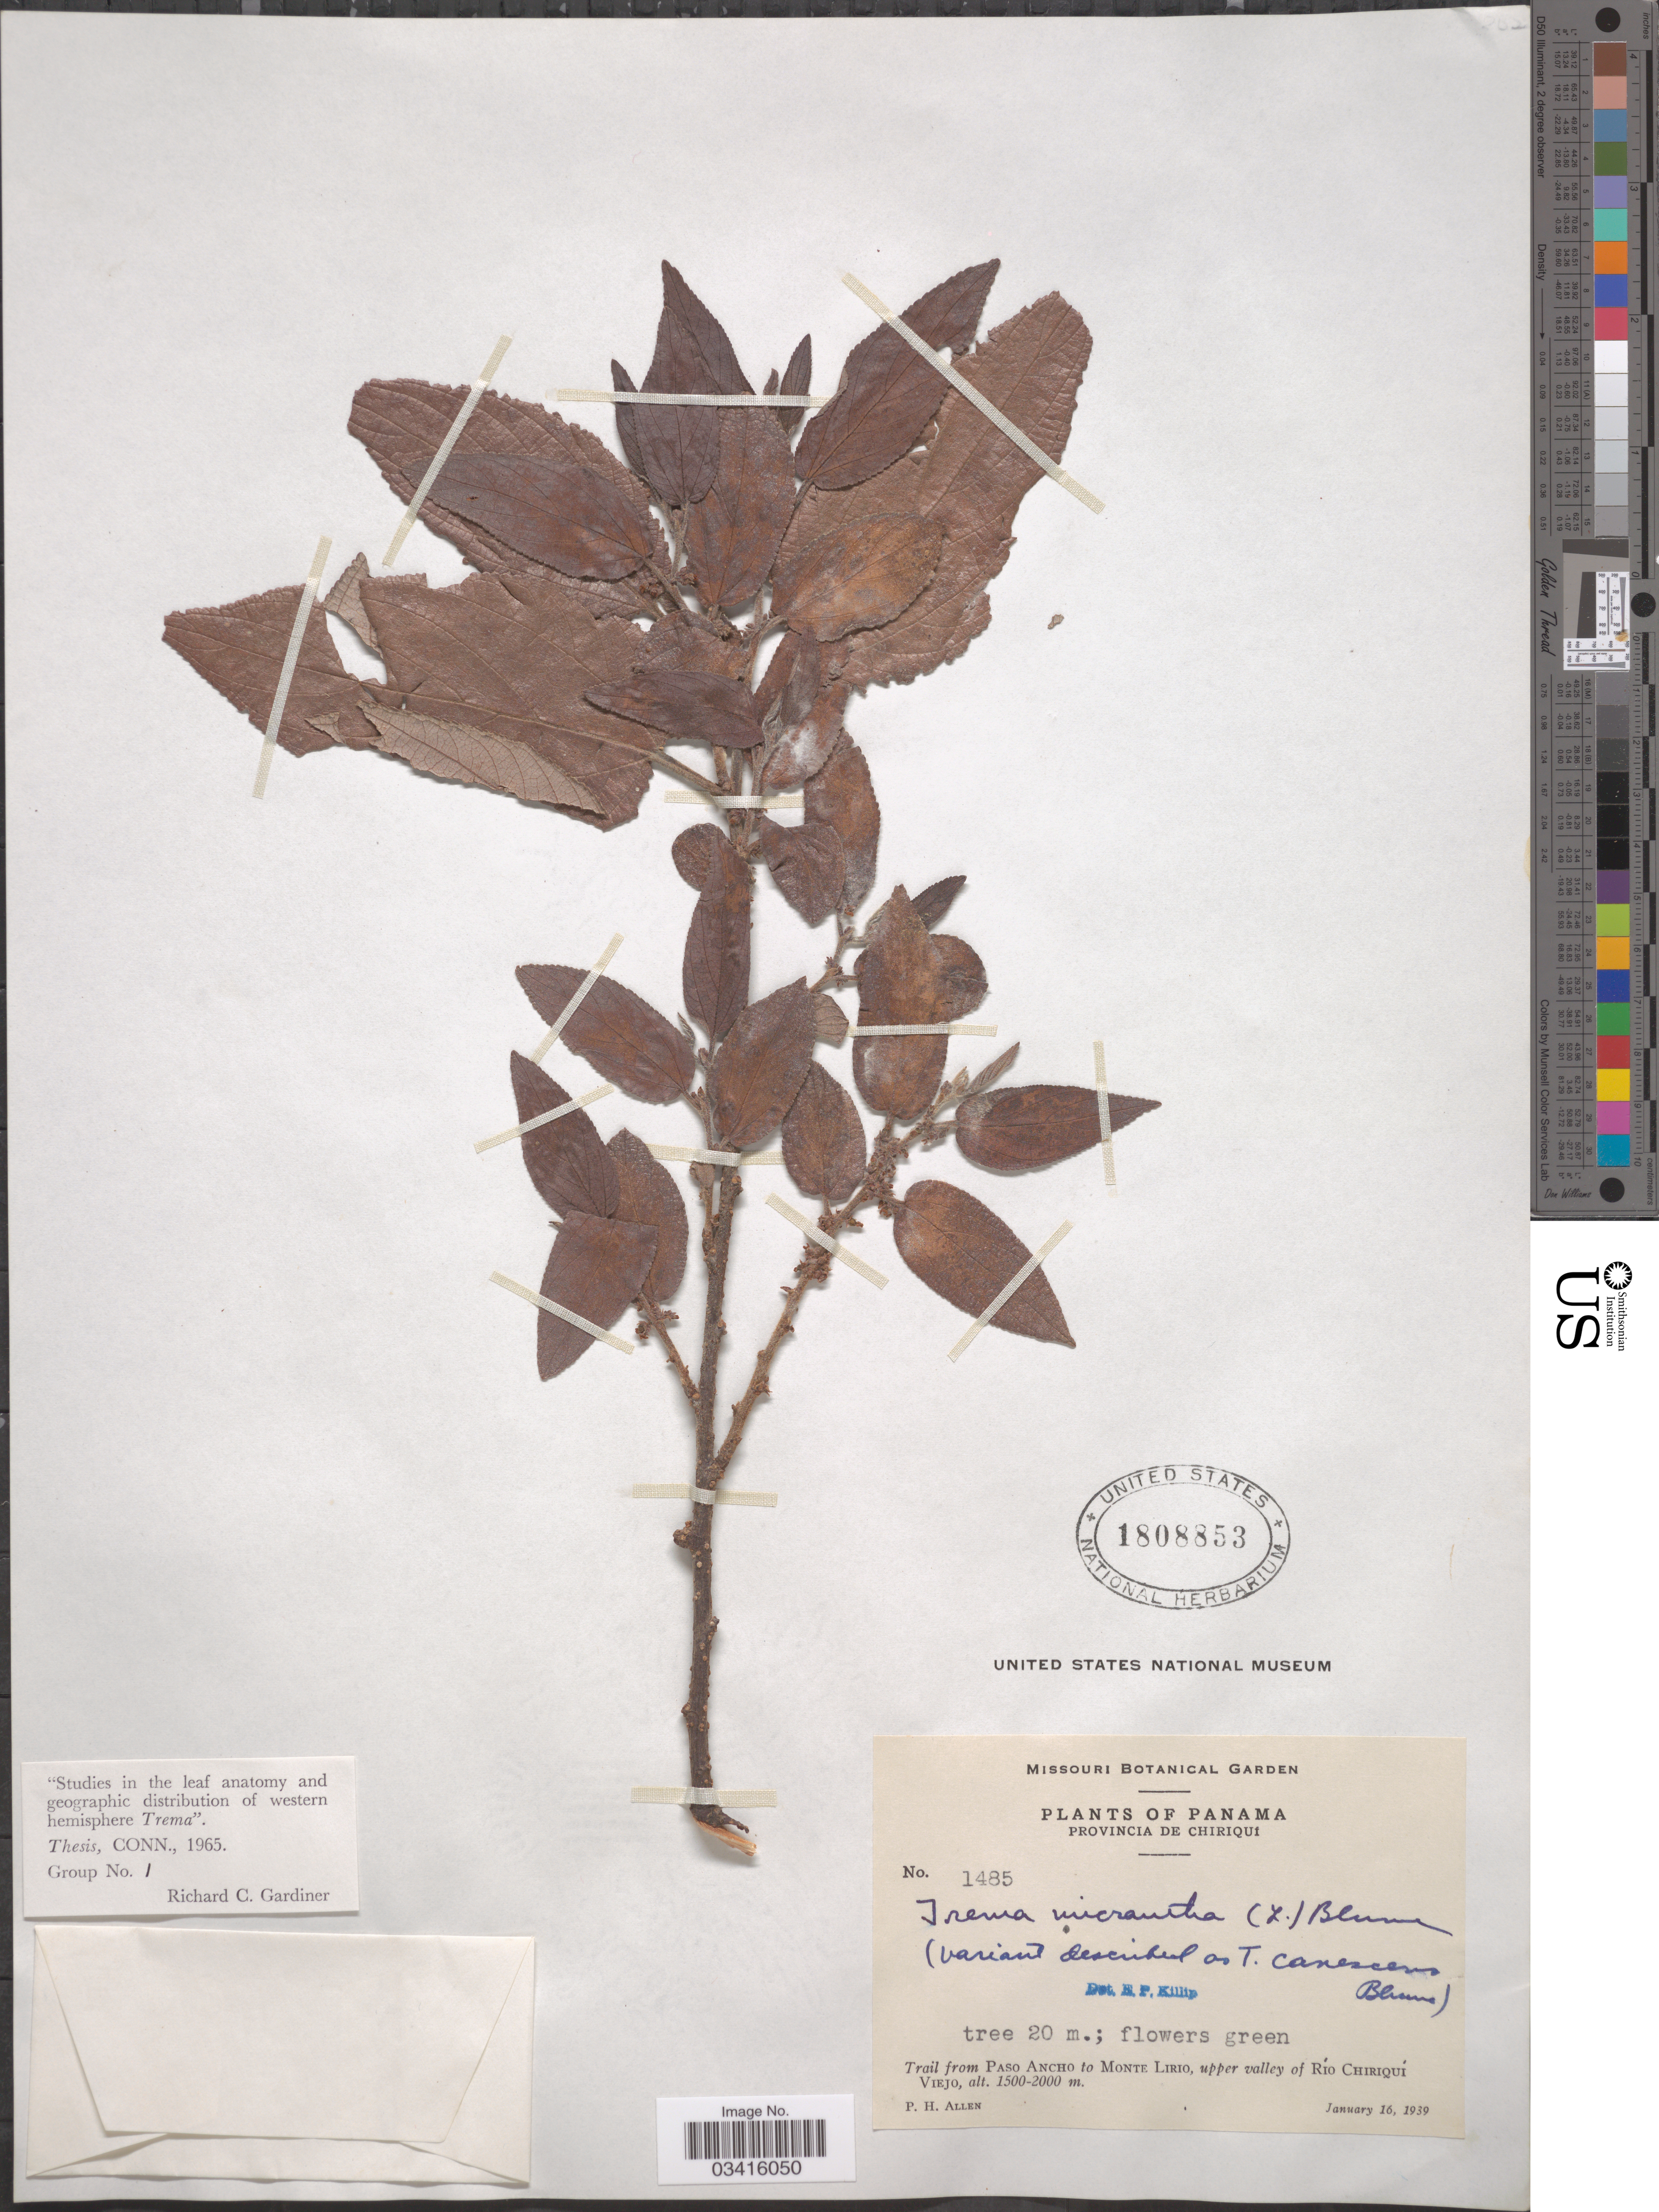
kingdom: Plantae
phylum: Tracheophyta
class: Magnoliopsida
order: Rosales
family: Cannabaceae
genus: Trema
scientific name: Trema micranthum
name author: (L.) Blume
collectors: P. H. Allen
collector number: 1485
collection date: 1939-01-16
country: Panama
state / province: Chiriqui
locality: Trail from Paso Ancho to Monte Lirio, upper valley of Río Chiriquí Viejo.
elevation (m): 1500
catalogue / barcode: US 1808853